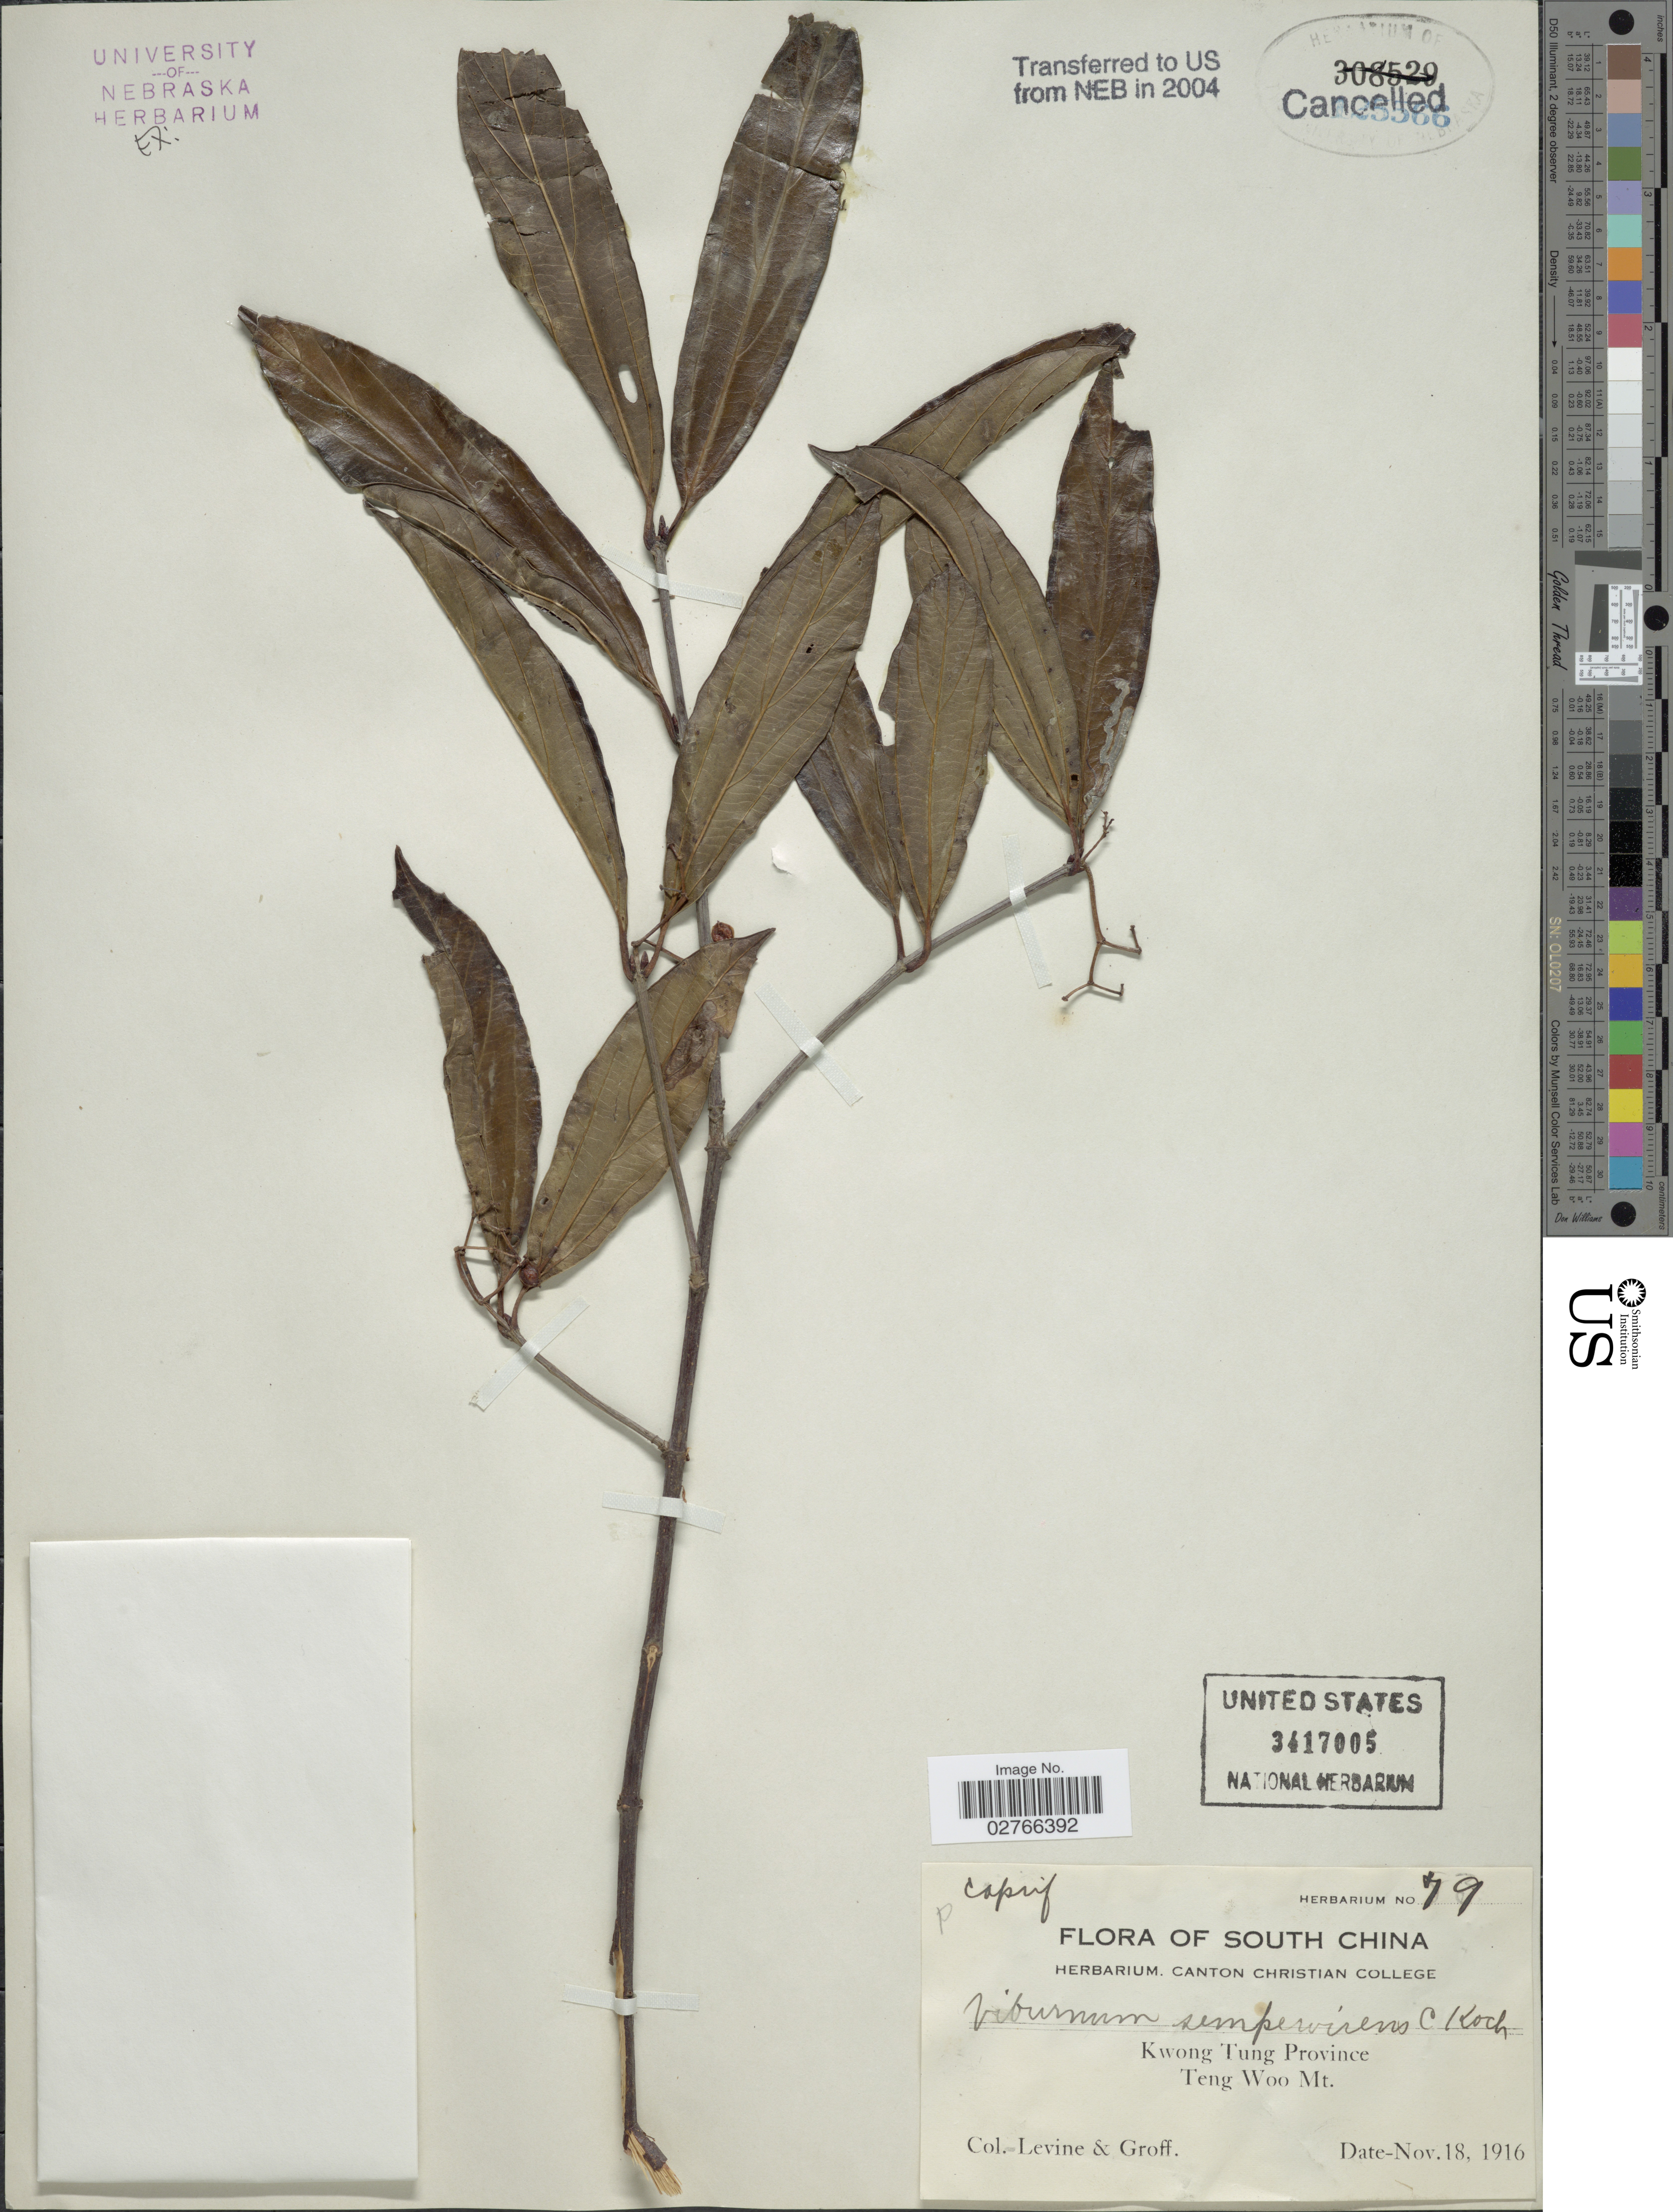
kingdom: Plantae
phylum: Tracheophyta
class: Magnoliopsida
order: Dipsacales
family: Viburnaceae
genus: Viburnum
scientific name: Viburnum sempervirens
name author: K. Koch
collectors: -. Levine & -- Groff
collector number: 79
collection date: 1916-11-18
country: China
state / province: Guangdong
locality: Kwong Tung Province, Teng Woo Mt.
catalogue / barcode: US 3417005